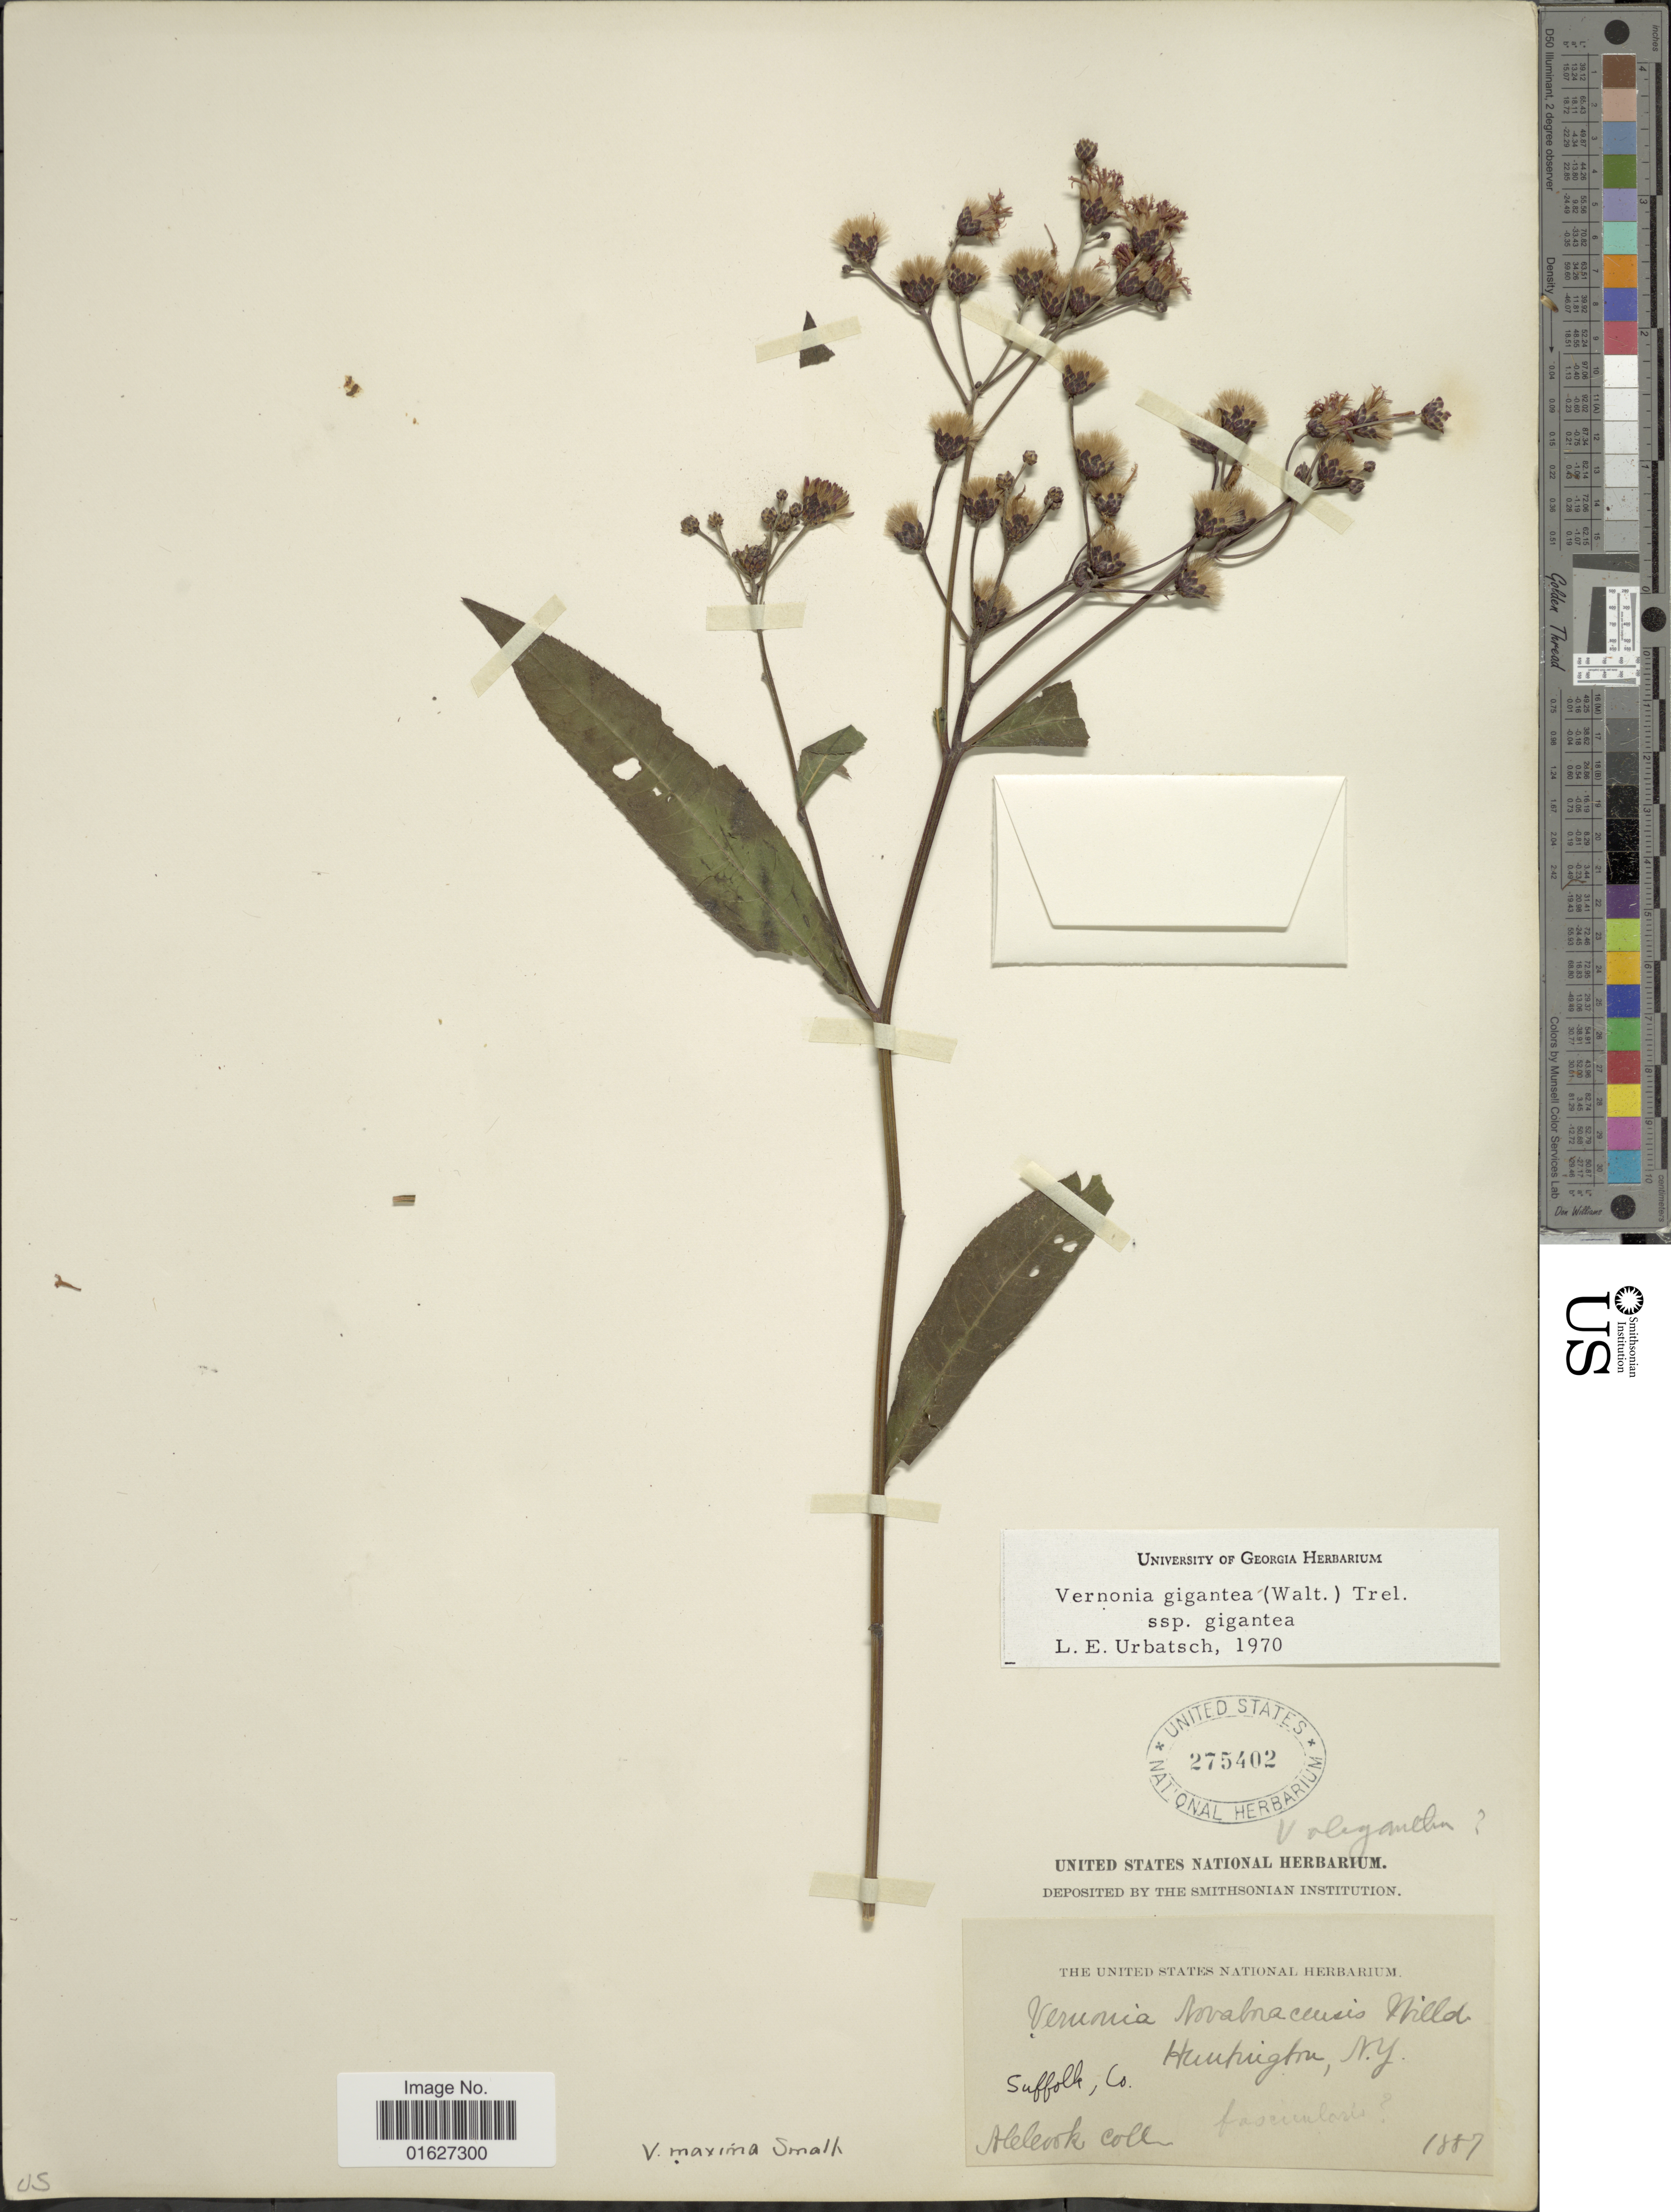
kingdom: Plantae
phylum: Tracheophyta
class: Magnoliopsida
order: Asterales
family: Asteraceae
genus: Vernonia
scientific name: Vernonia gigantea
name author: (Walter) Trel.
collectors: A. Cook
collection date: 1887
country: United States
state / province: New York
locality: Suffolk, Co.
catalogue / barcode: US 275402